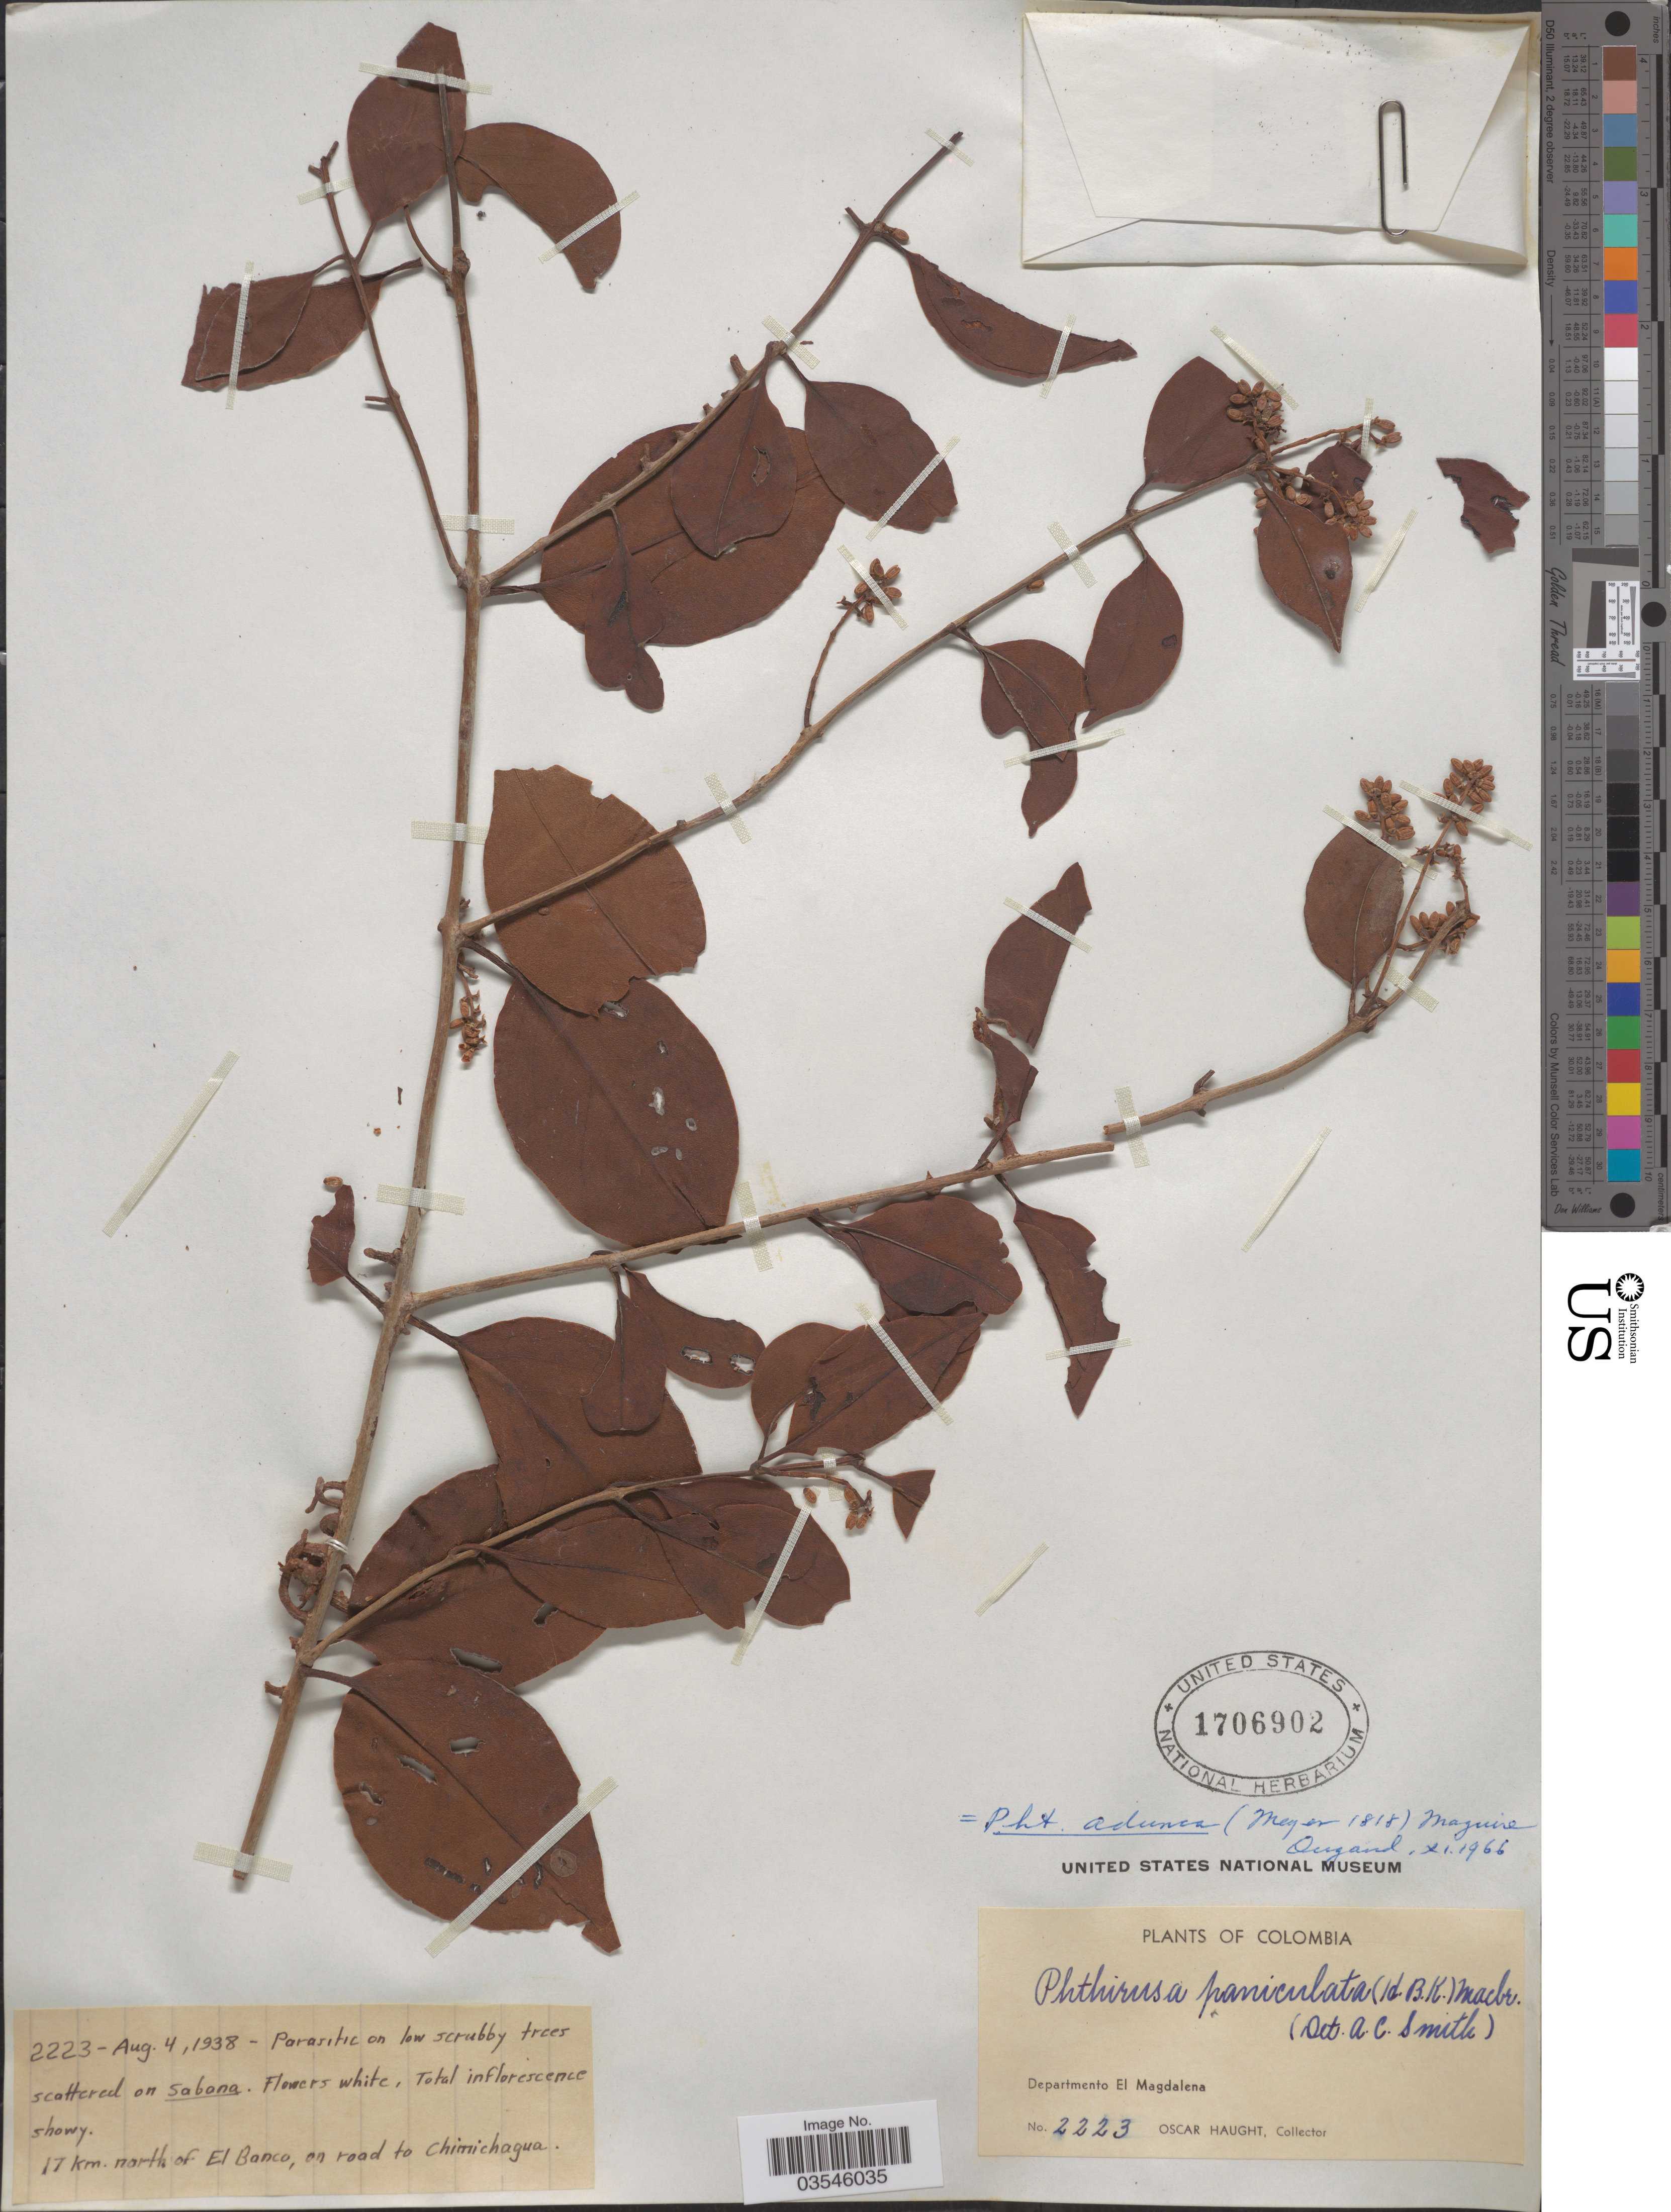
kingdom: Plantae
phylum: Tracheophyta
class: Magnoliopsida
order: Santalales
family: Loranthaceae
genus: Phthirusa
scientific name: Phthirusa adunca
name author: (G. Mey.) Maguire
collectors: O. Haught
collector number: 2223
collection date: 1938-08-04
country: Colombia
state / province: Magdalena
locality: Departmento El Magdalena. 17 Km. north of El Banco, on road to Chimichagua.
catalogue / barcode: US 1706902